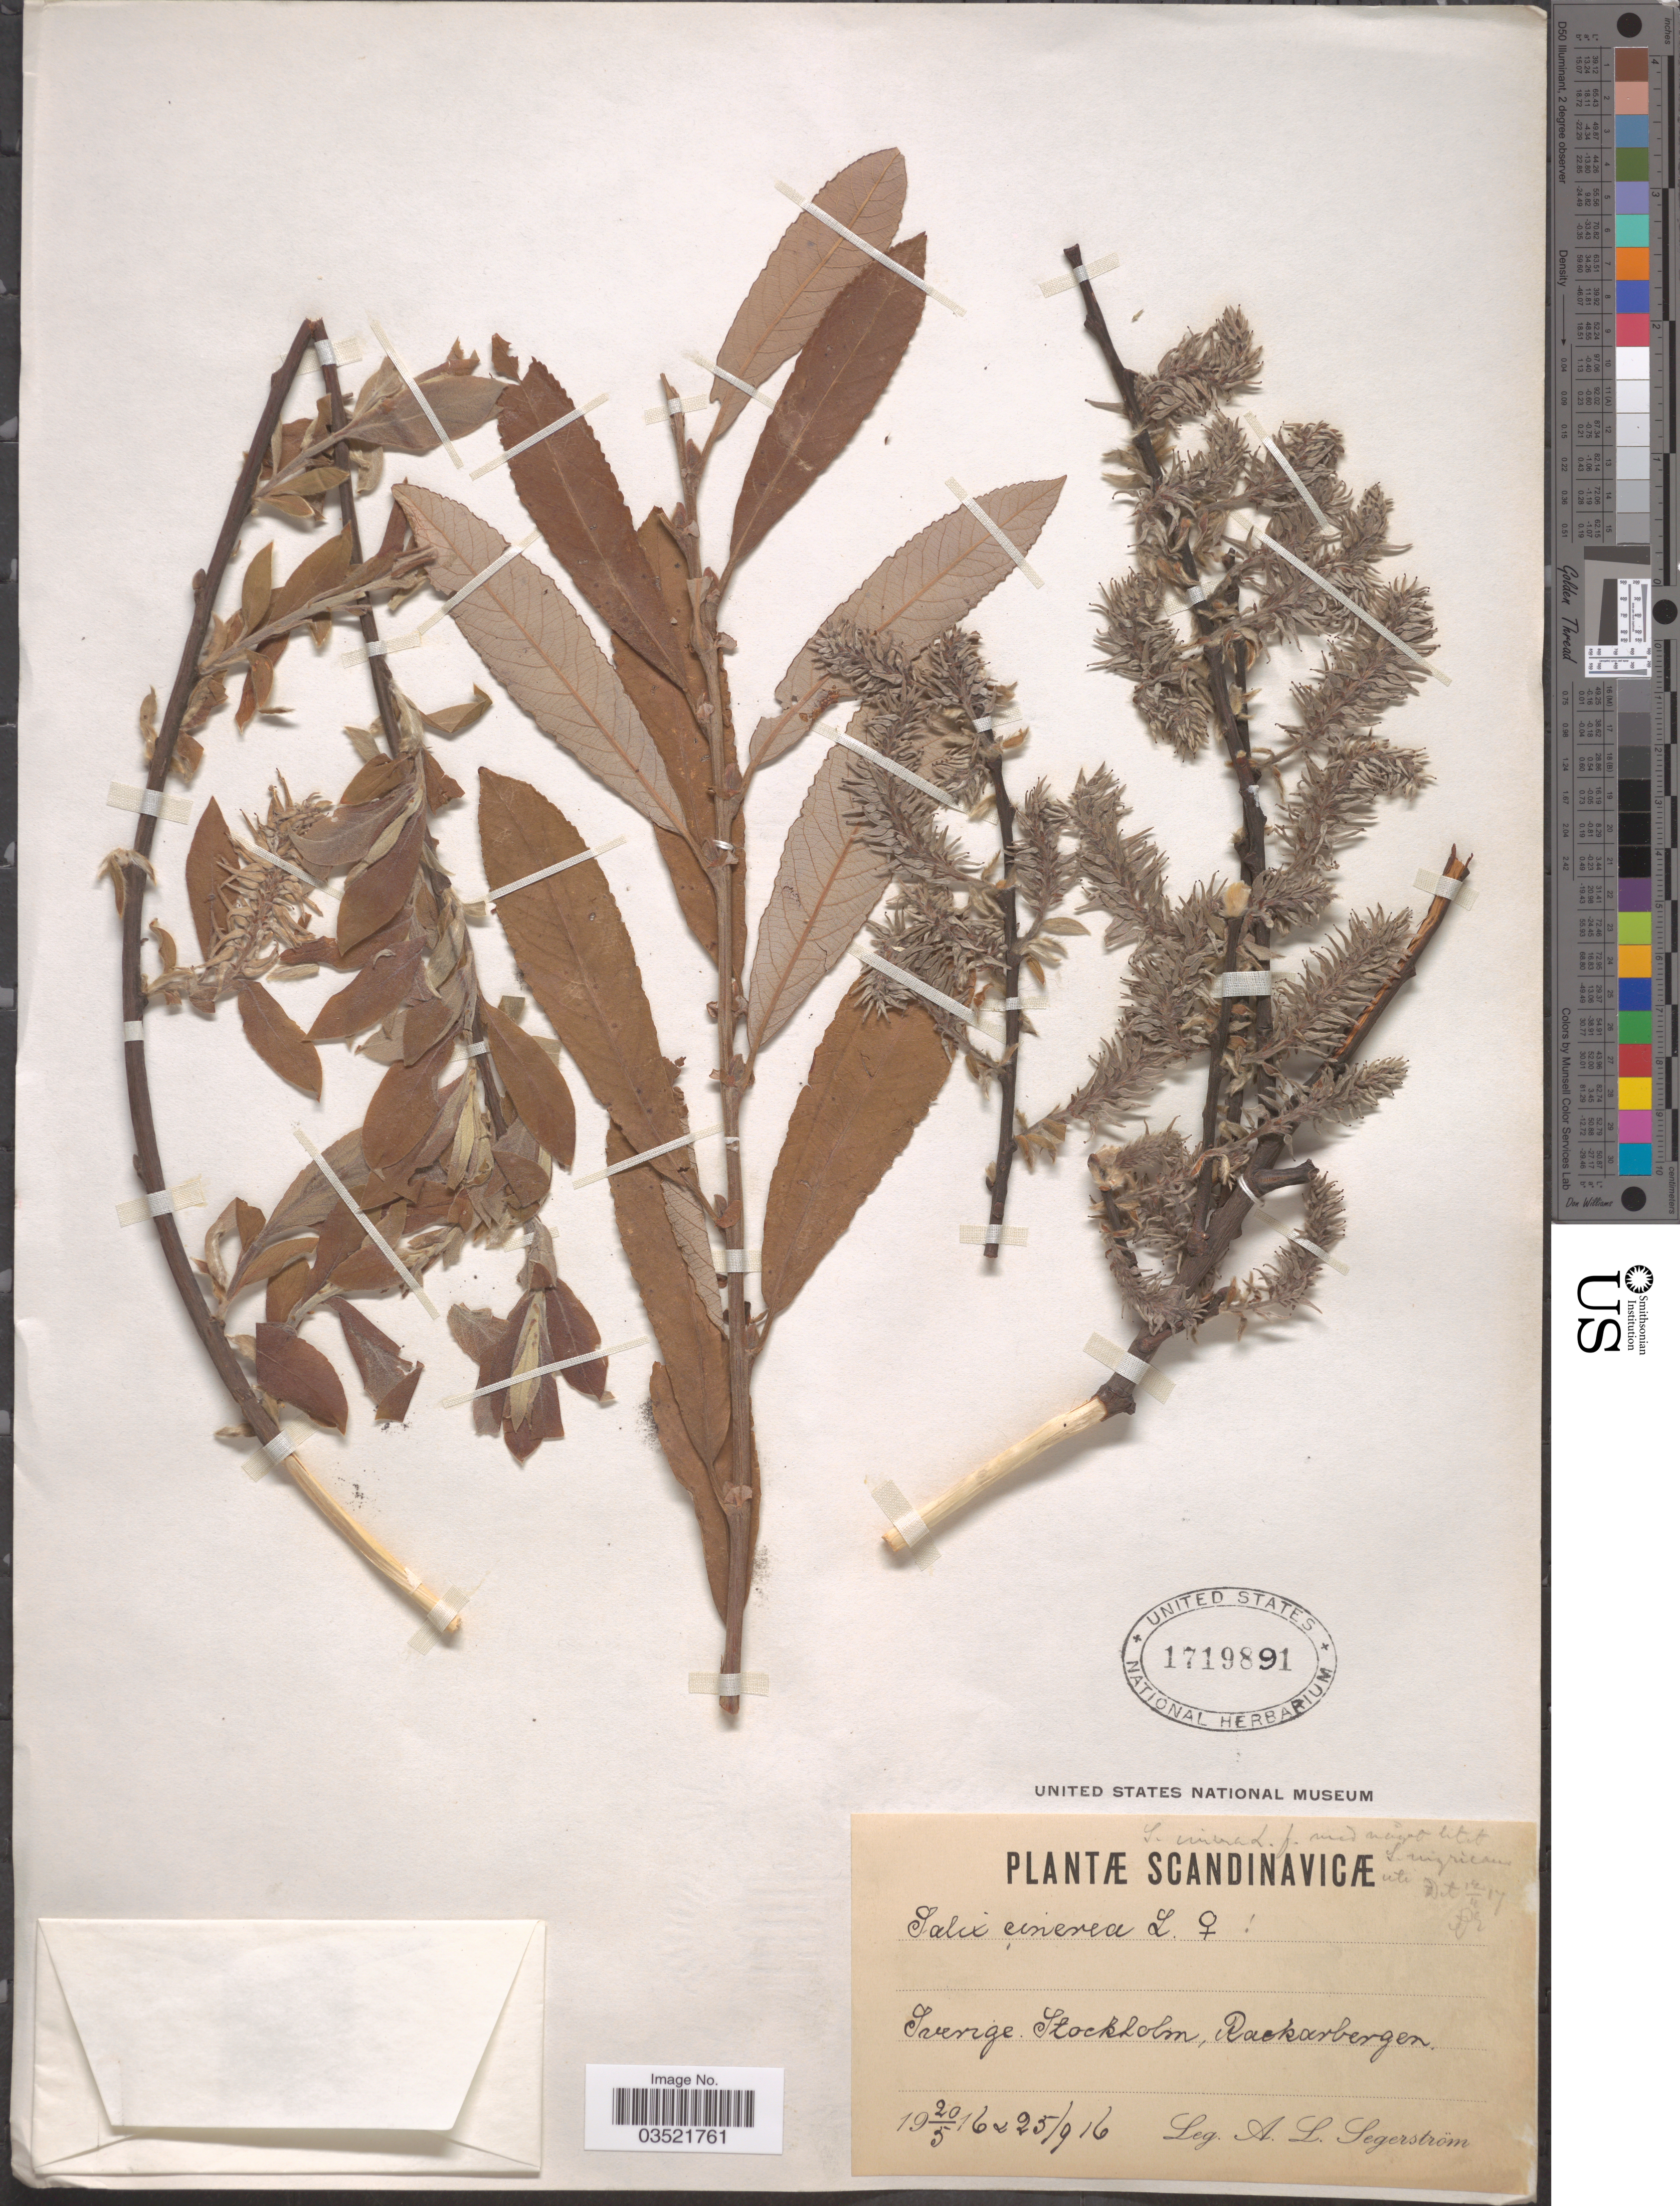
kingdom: Plantae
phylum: Tracheophyta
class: Magnoliopsida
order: Malpighiales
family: Salicaceae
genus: Salix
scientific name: Salix cinerea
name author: L.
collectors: A. Segerström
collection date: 1916-05-20/1916-09-25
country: Sweden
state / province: Stockholm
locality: Scandinavicæ. Sverige. Stockholm, Rackarbergen.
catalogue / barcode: US 1719891